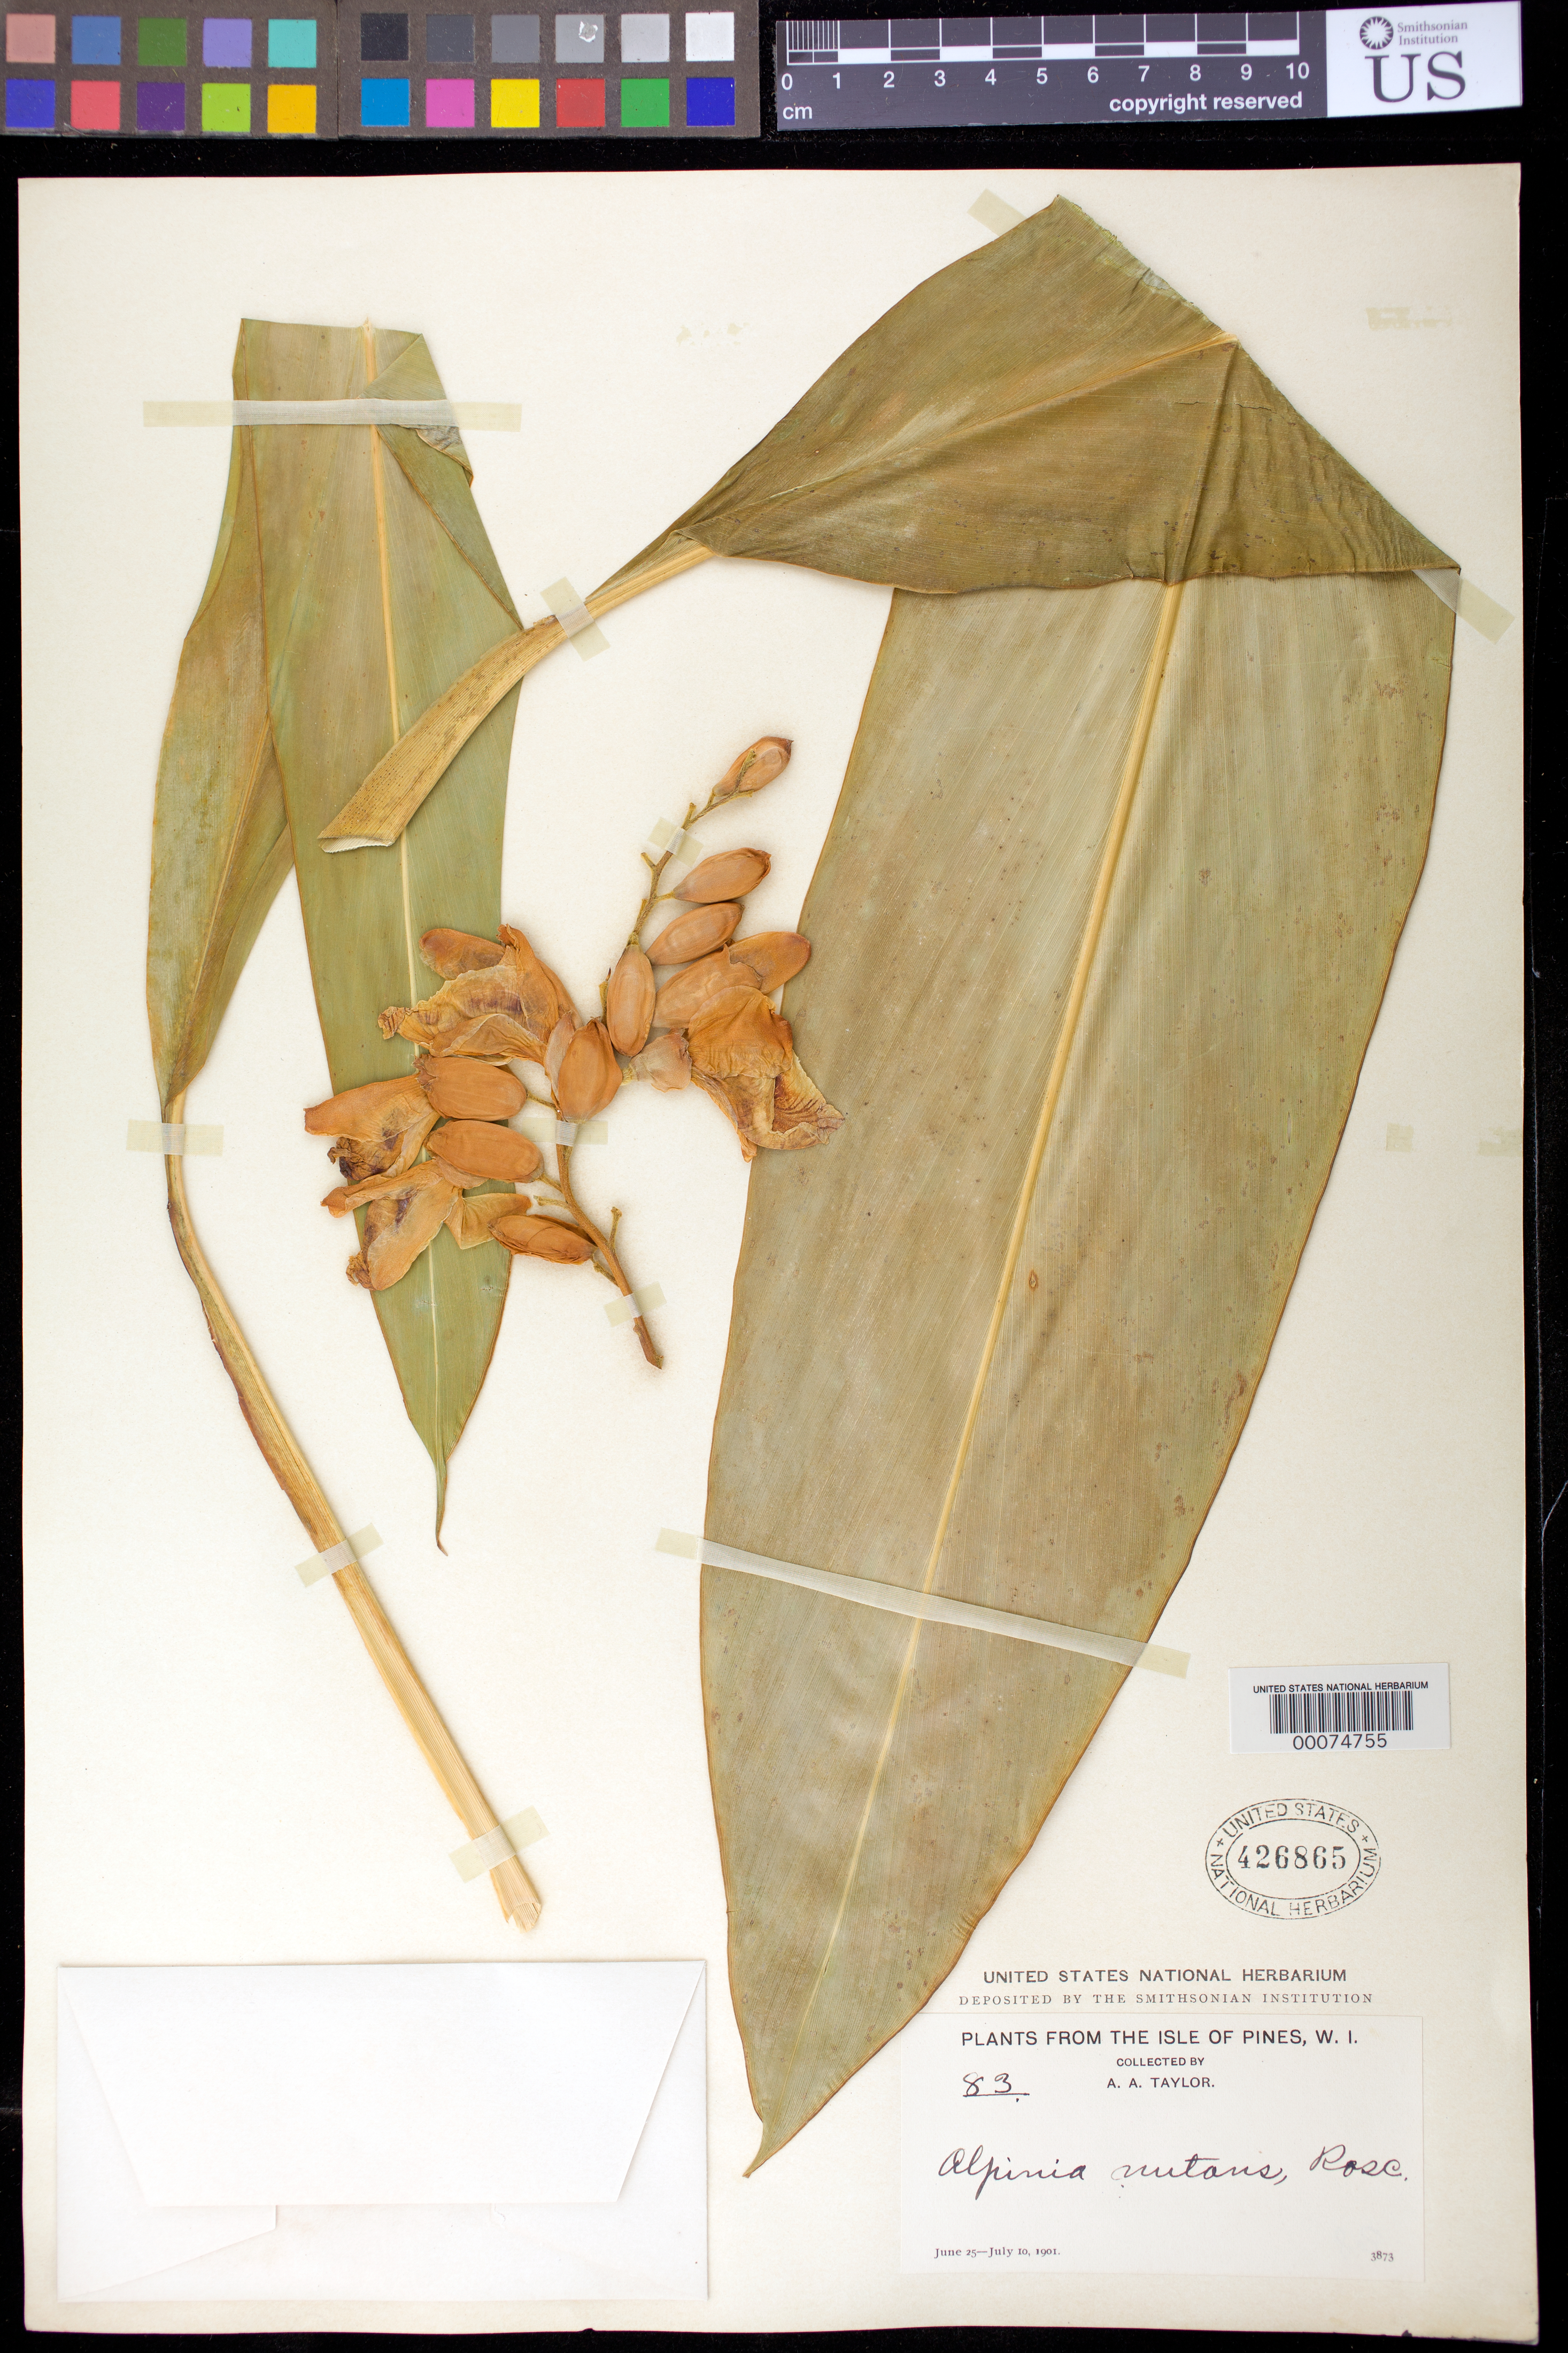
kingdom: Plantae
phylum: Tracheophyta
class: Liliopsida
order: Zingiberales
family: Zingiberaceae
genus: Alpinia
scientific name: Alpinia zerumbet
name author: (Pers.) B.L. Burtt & R.M. Sm.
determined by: Strong, Mark T., (BOT), Smithsonian Institution - National Museum of Natural History (UNITED STATES)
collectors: A. A. Taylor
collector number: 83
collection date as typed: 25 Jun 1901 to 10 Jul 1901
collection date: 1901-06-25/1901-07-10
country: Cuba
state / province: Isla de La Juventud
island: Isla de La Juventud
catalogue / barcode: US 426865